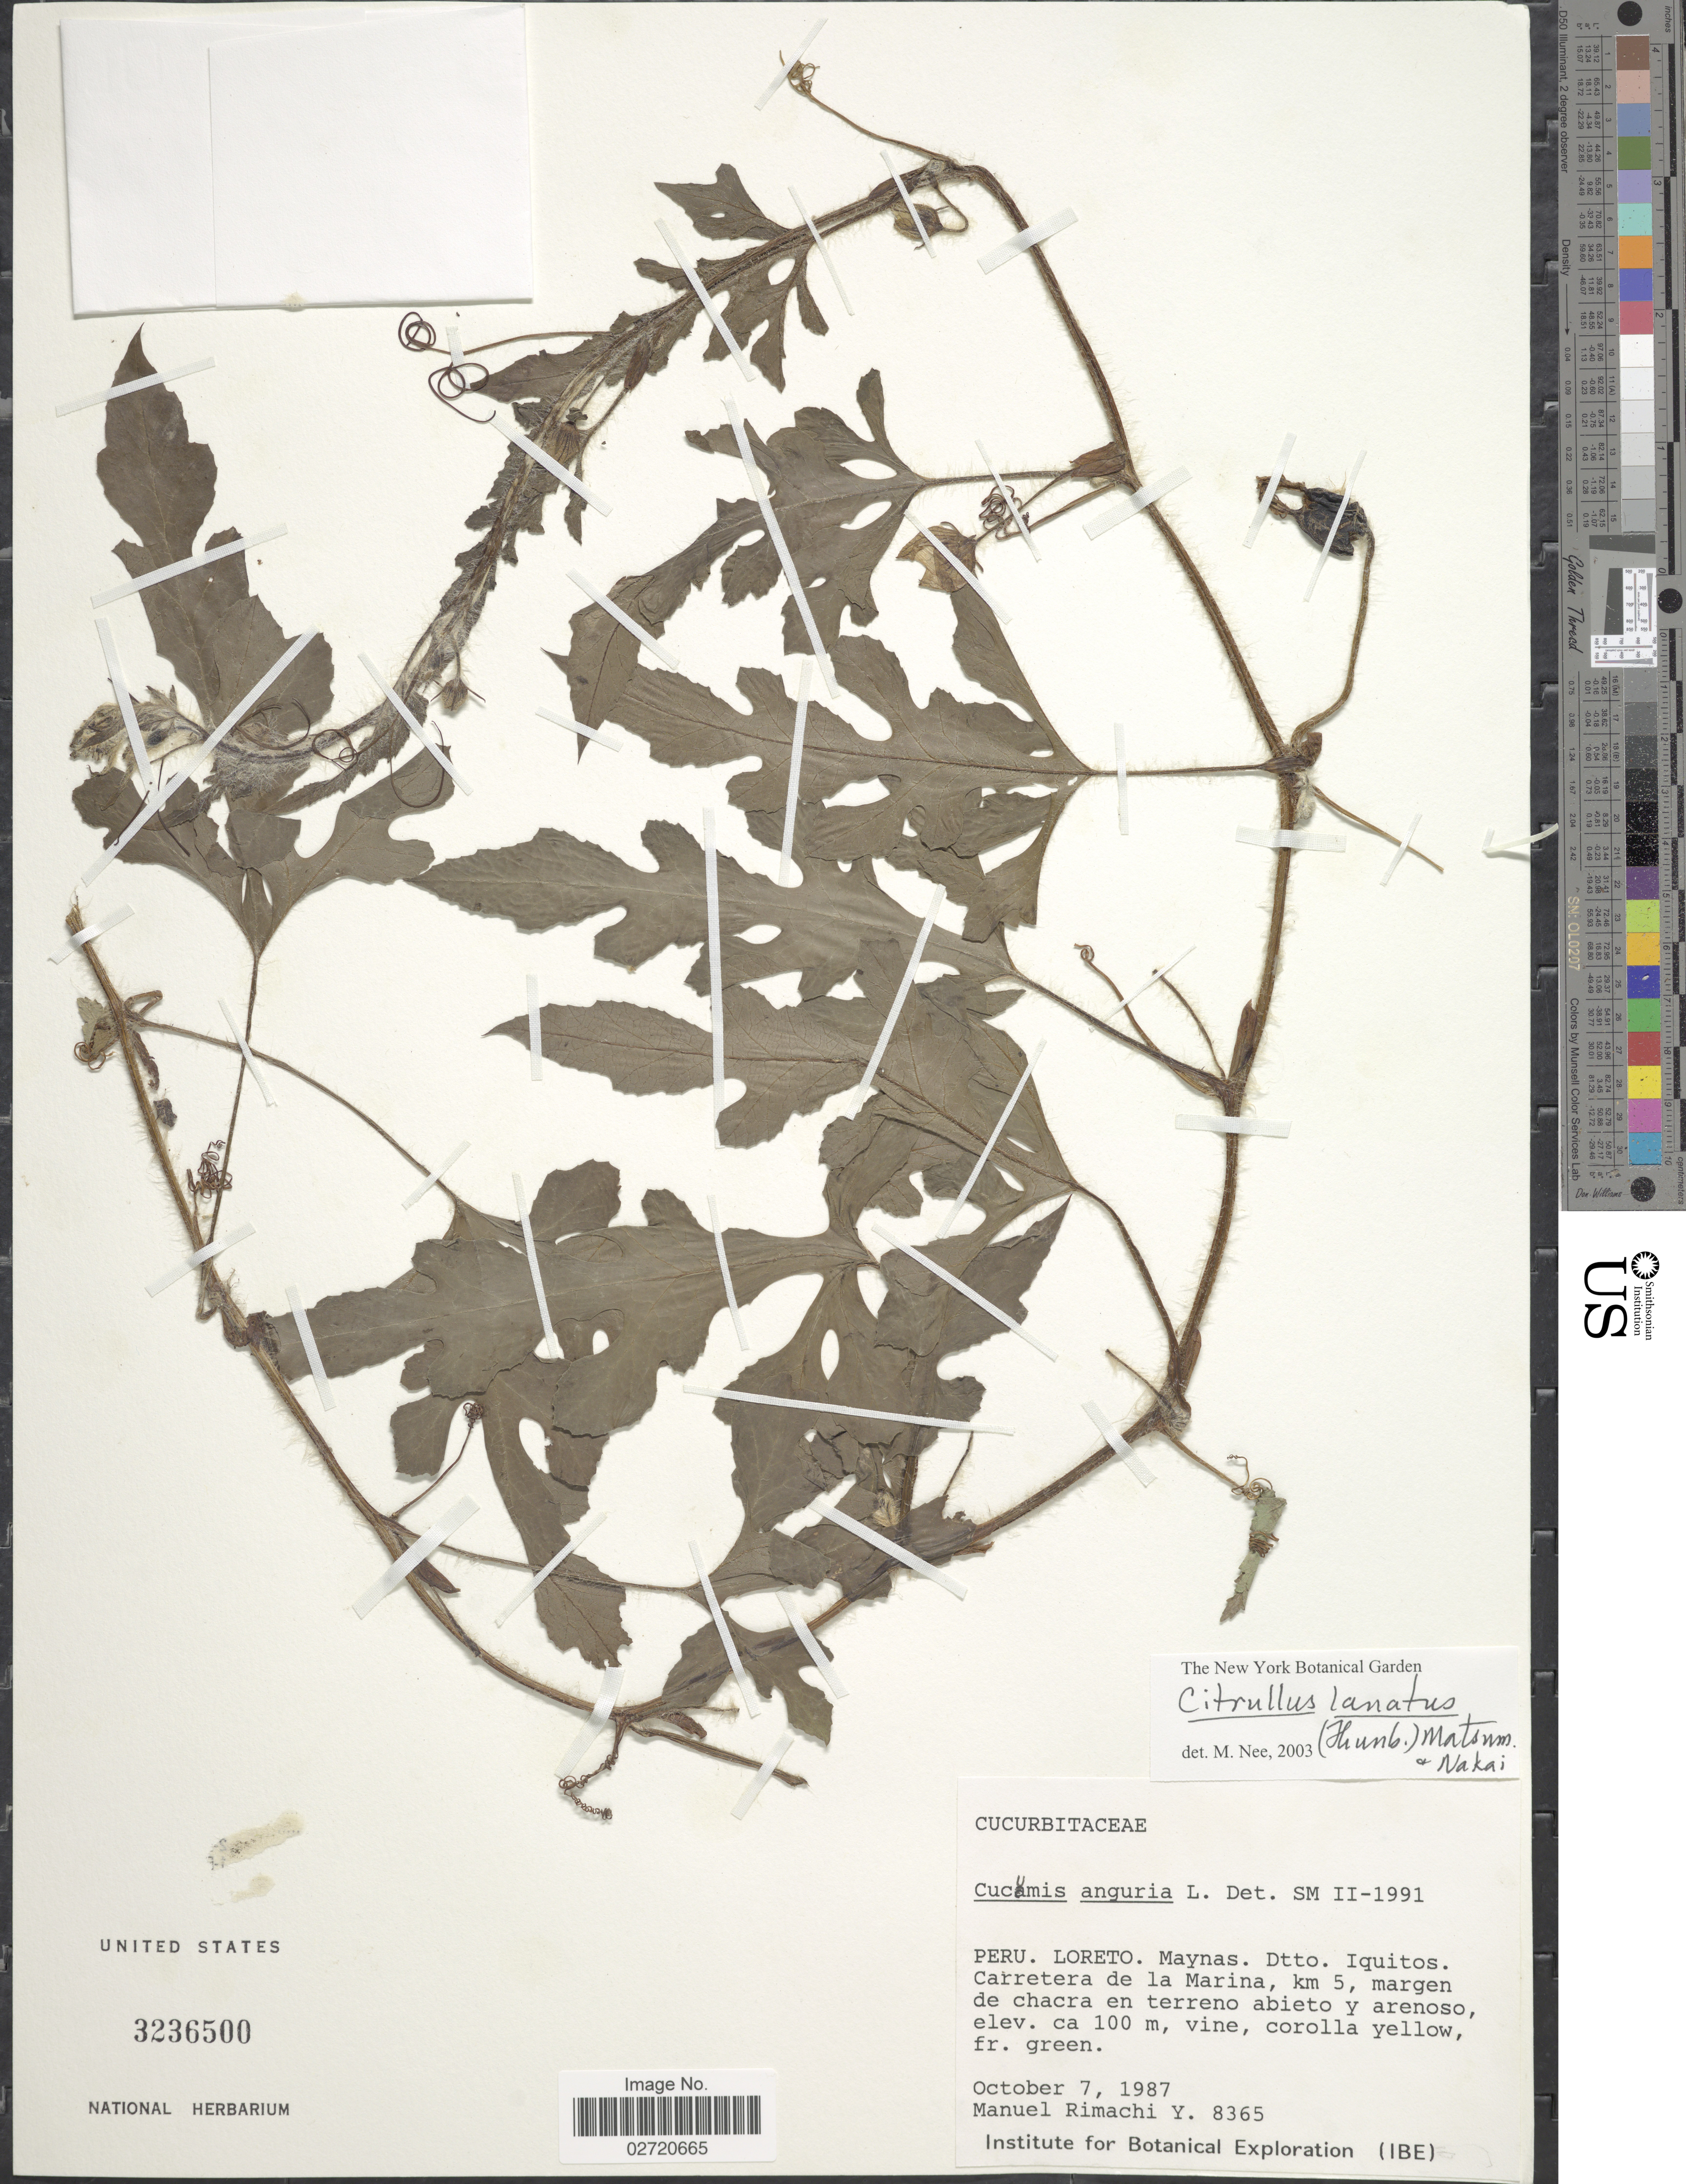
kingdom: Plantae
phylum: Tracheophyta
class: Magnoliopsida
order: Cucurbitales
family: Cucurbitaceae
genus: Citrullus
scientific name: Citrullus lanatus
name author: (Thunb.) Matsum. & Nakai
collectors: M. Rimachi Y.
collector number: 8365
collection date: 1987-10-07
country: Peru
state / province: Loreto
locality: Maynas. Dtto. Iquitos. Carretera de la Marina, km 5, margen de chacra en terreno abieto y arenoso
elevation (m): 100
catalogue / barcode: US 2326500